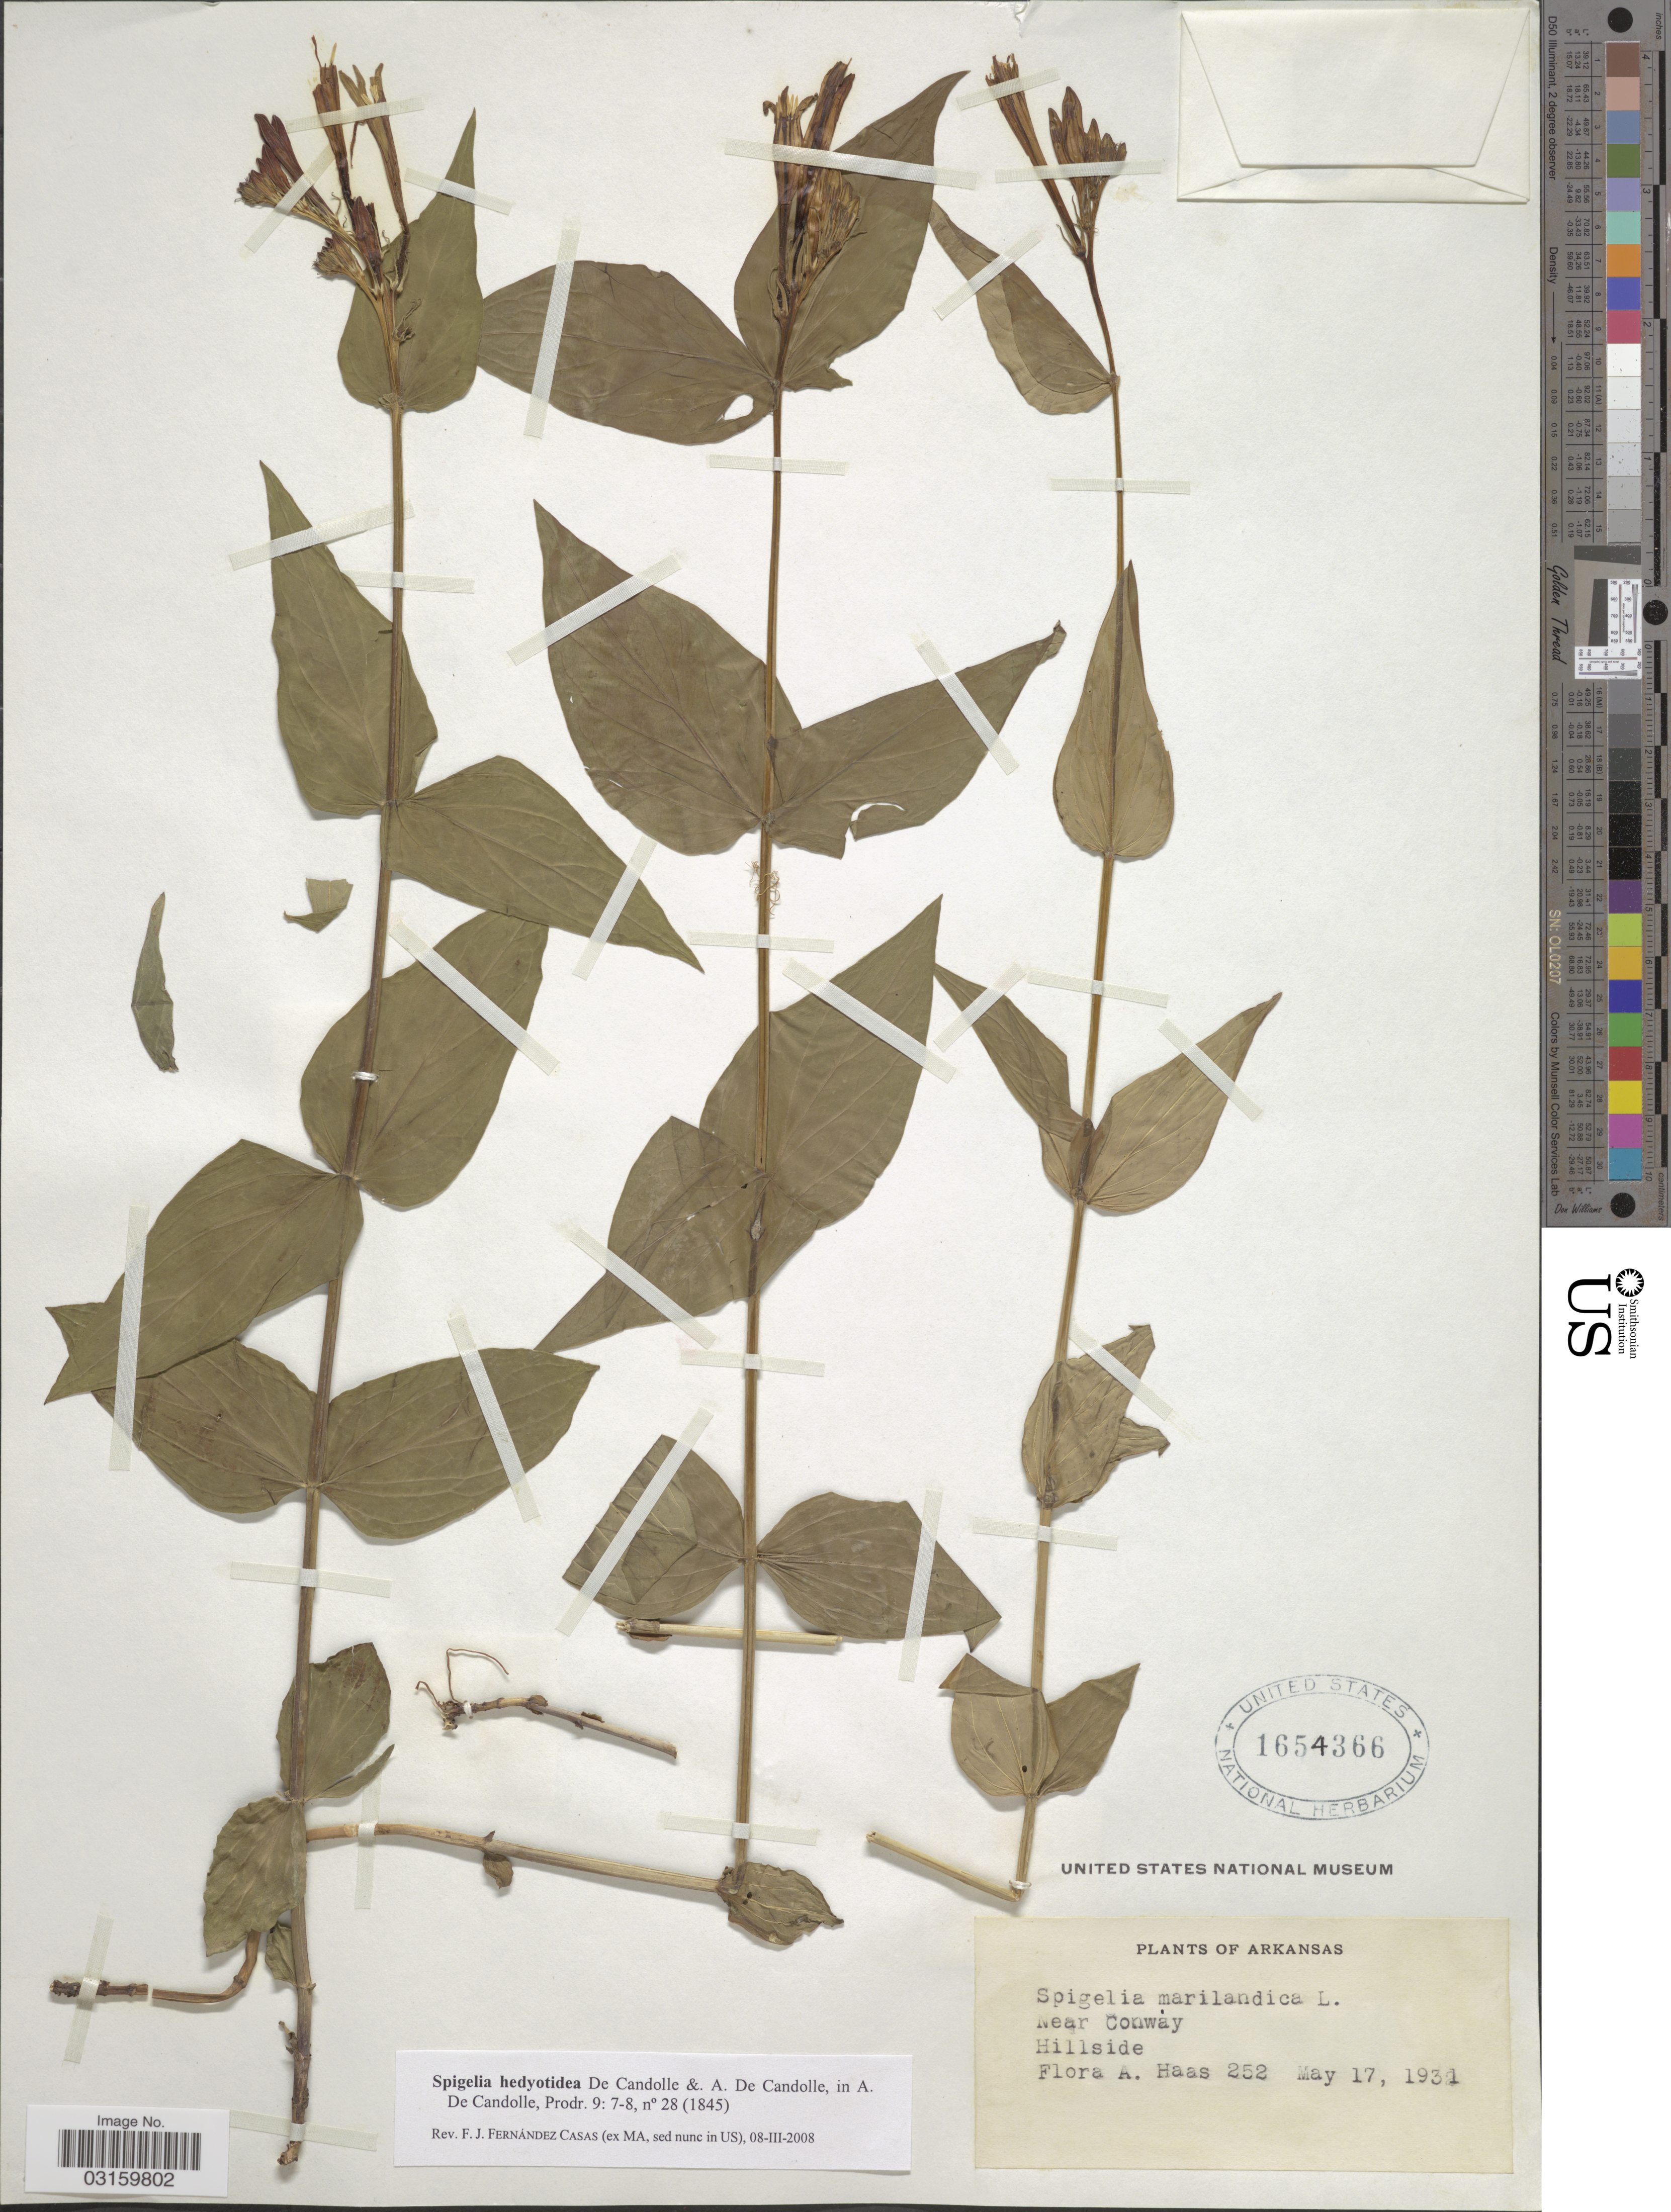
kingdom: Plantae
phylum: Tracheophyta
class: Magnoliopsida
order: Gentianales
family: Loganiaceae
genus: Spigelia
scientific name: Spigelia marilandica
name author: (L.) L.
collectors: F. A. Haas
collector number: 252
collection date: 1931-05-17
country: United States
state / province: Arkansas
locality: Near Conway.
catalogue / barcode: US 1654366